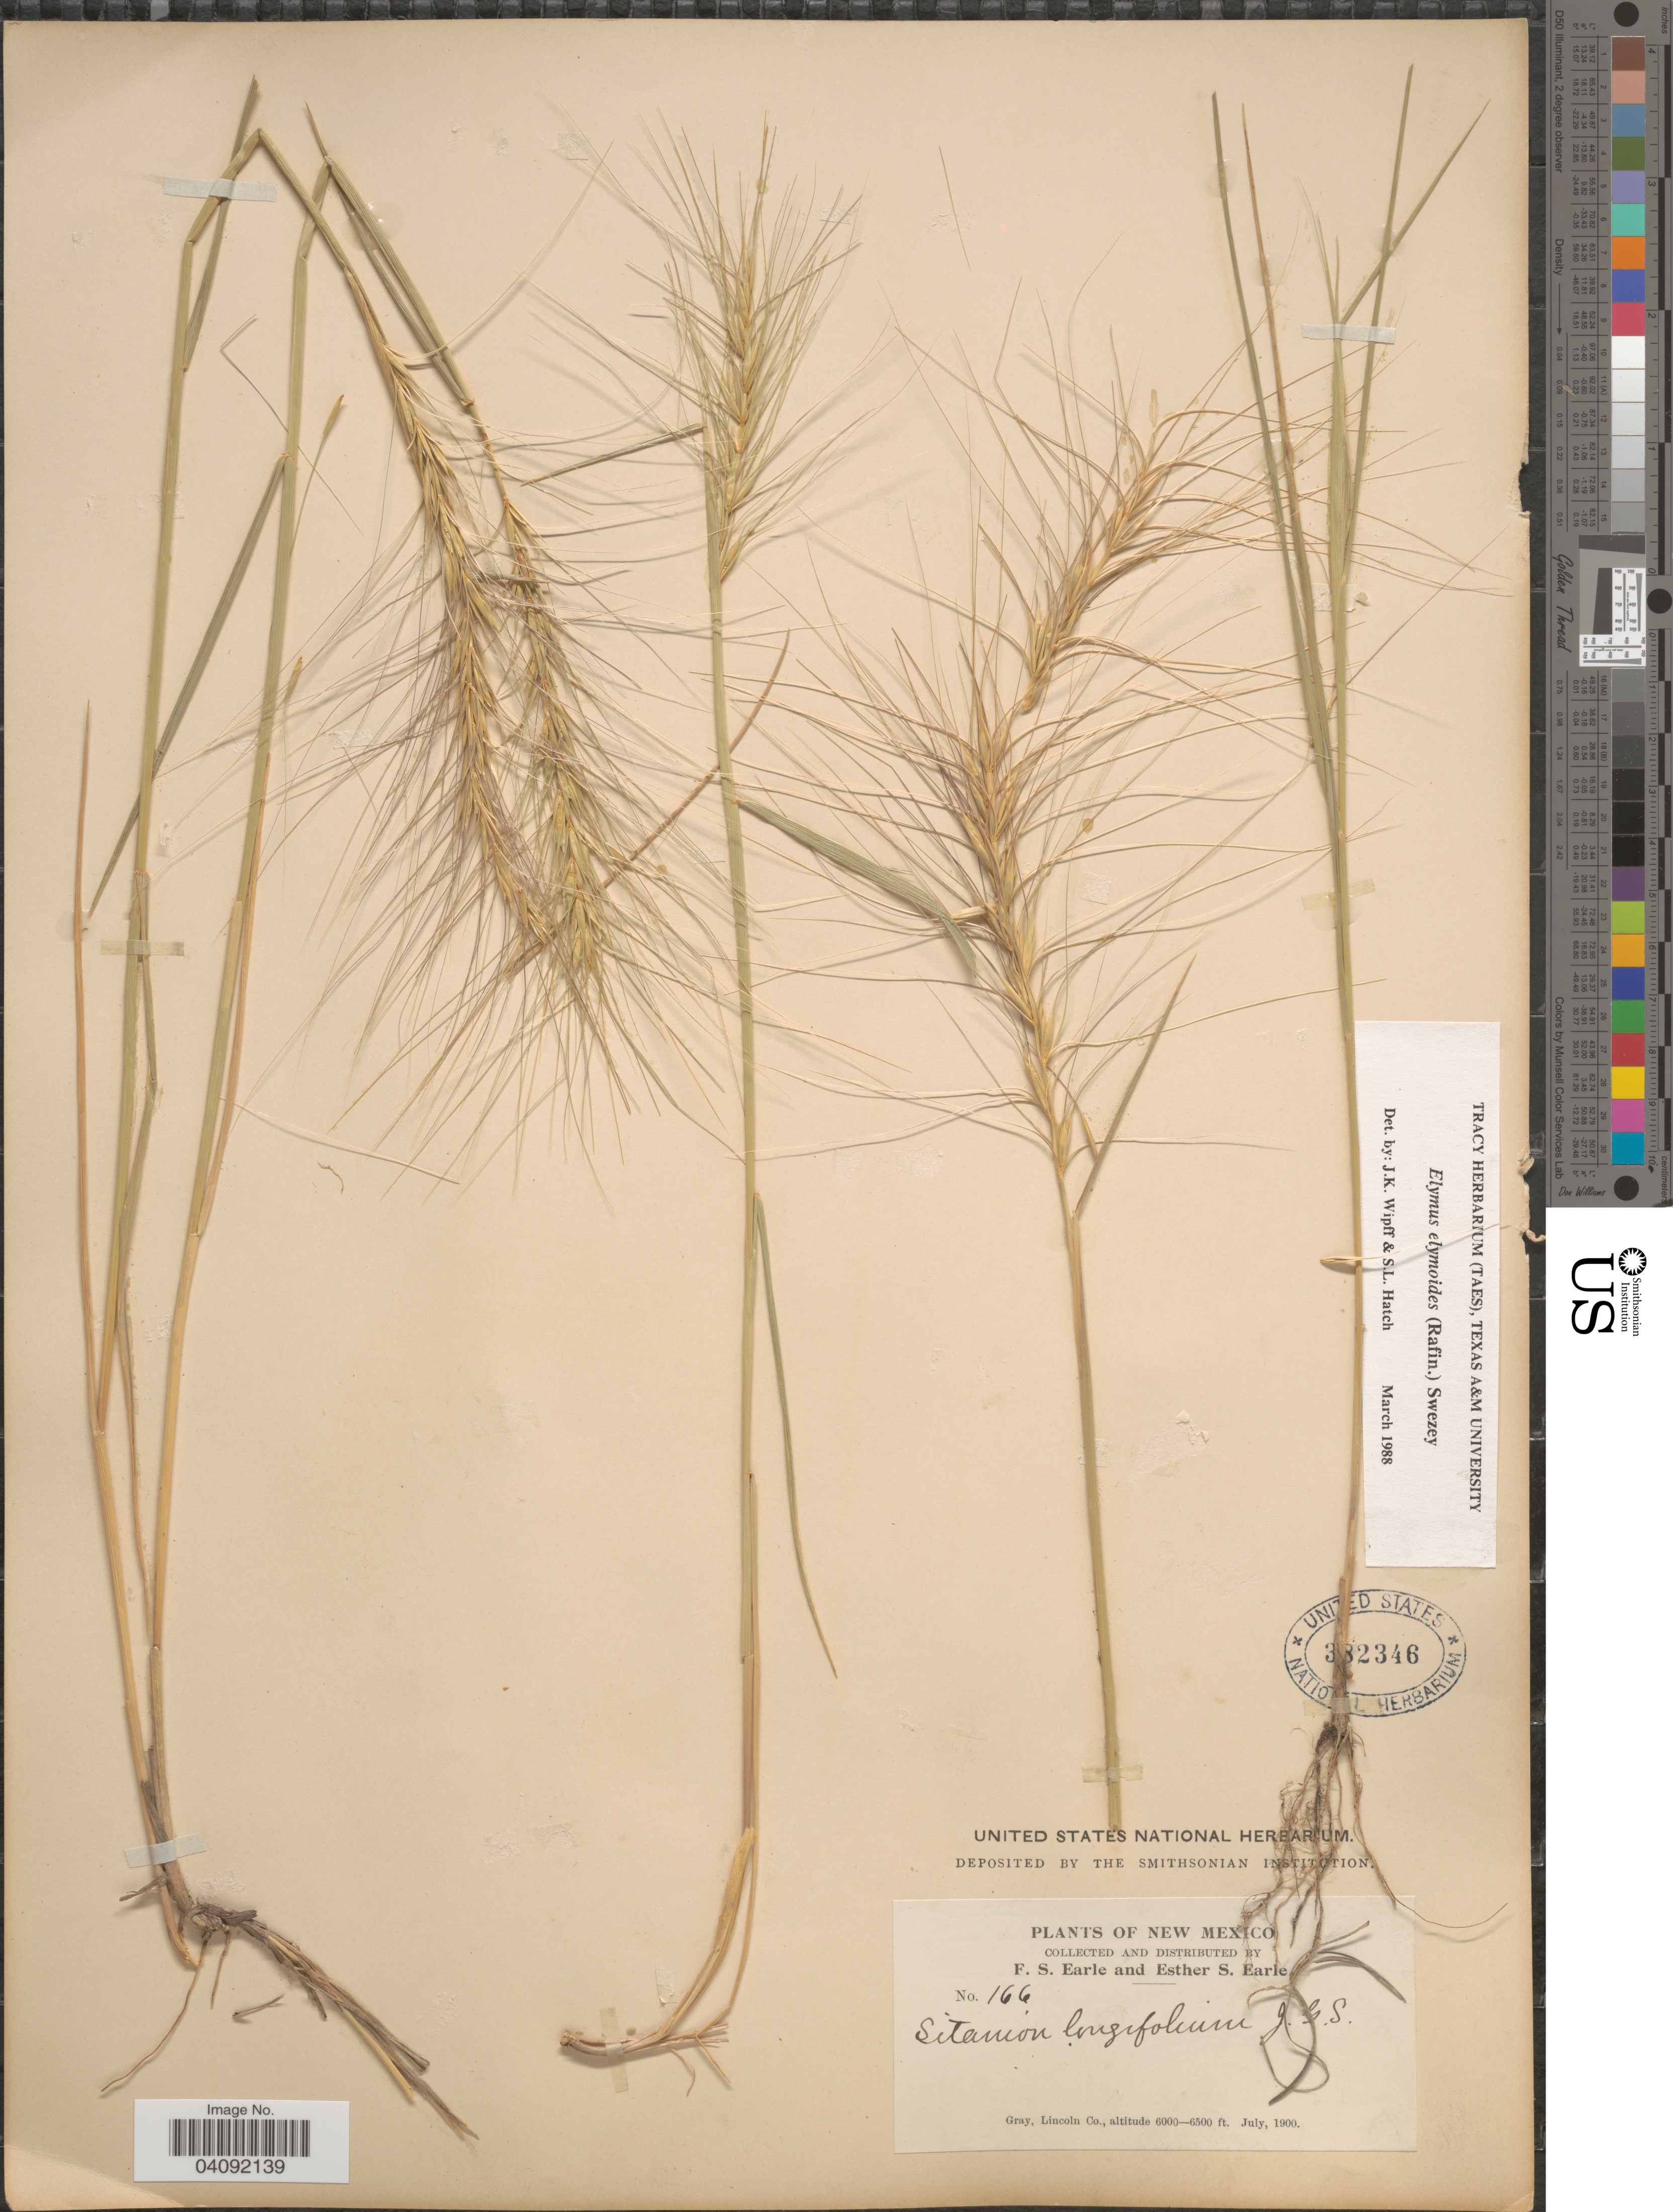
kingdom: Plantae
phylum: Tracheophyta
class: Liliopsida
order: Poales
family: Poaceae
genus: Elymus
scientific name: Elymus elymoides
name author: (Raf.) Swezey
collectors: F. S. Earle & E. S. Earle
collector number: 166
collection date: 1900-07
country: United States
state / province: New Mexico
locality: Gray, Lincoln Co.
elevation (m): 1829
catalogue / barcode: US 382346